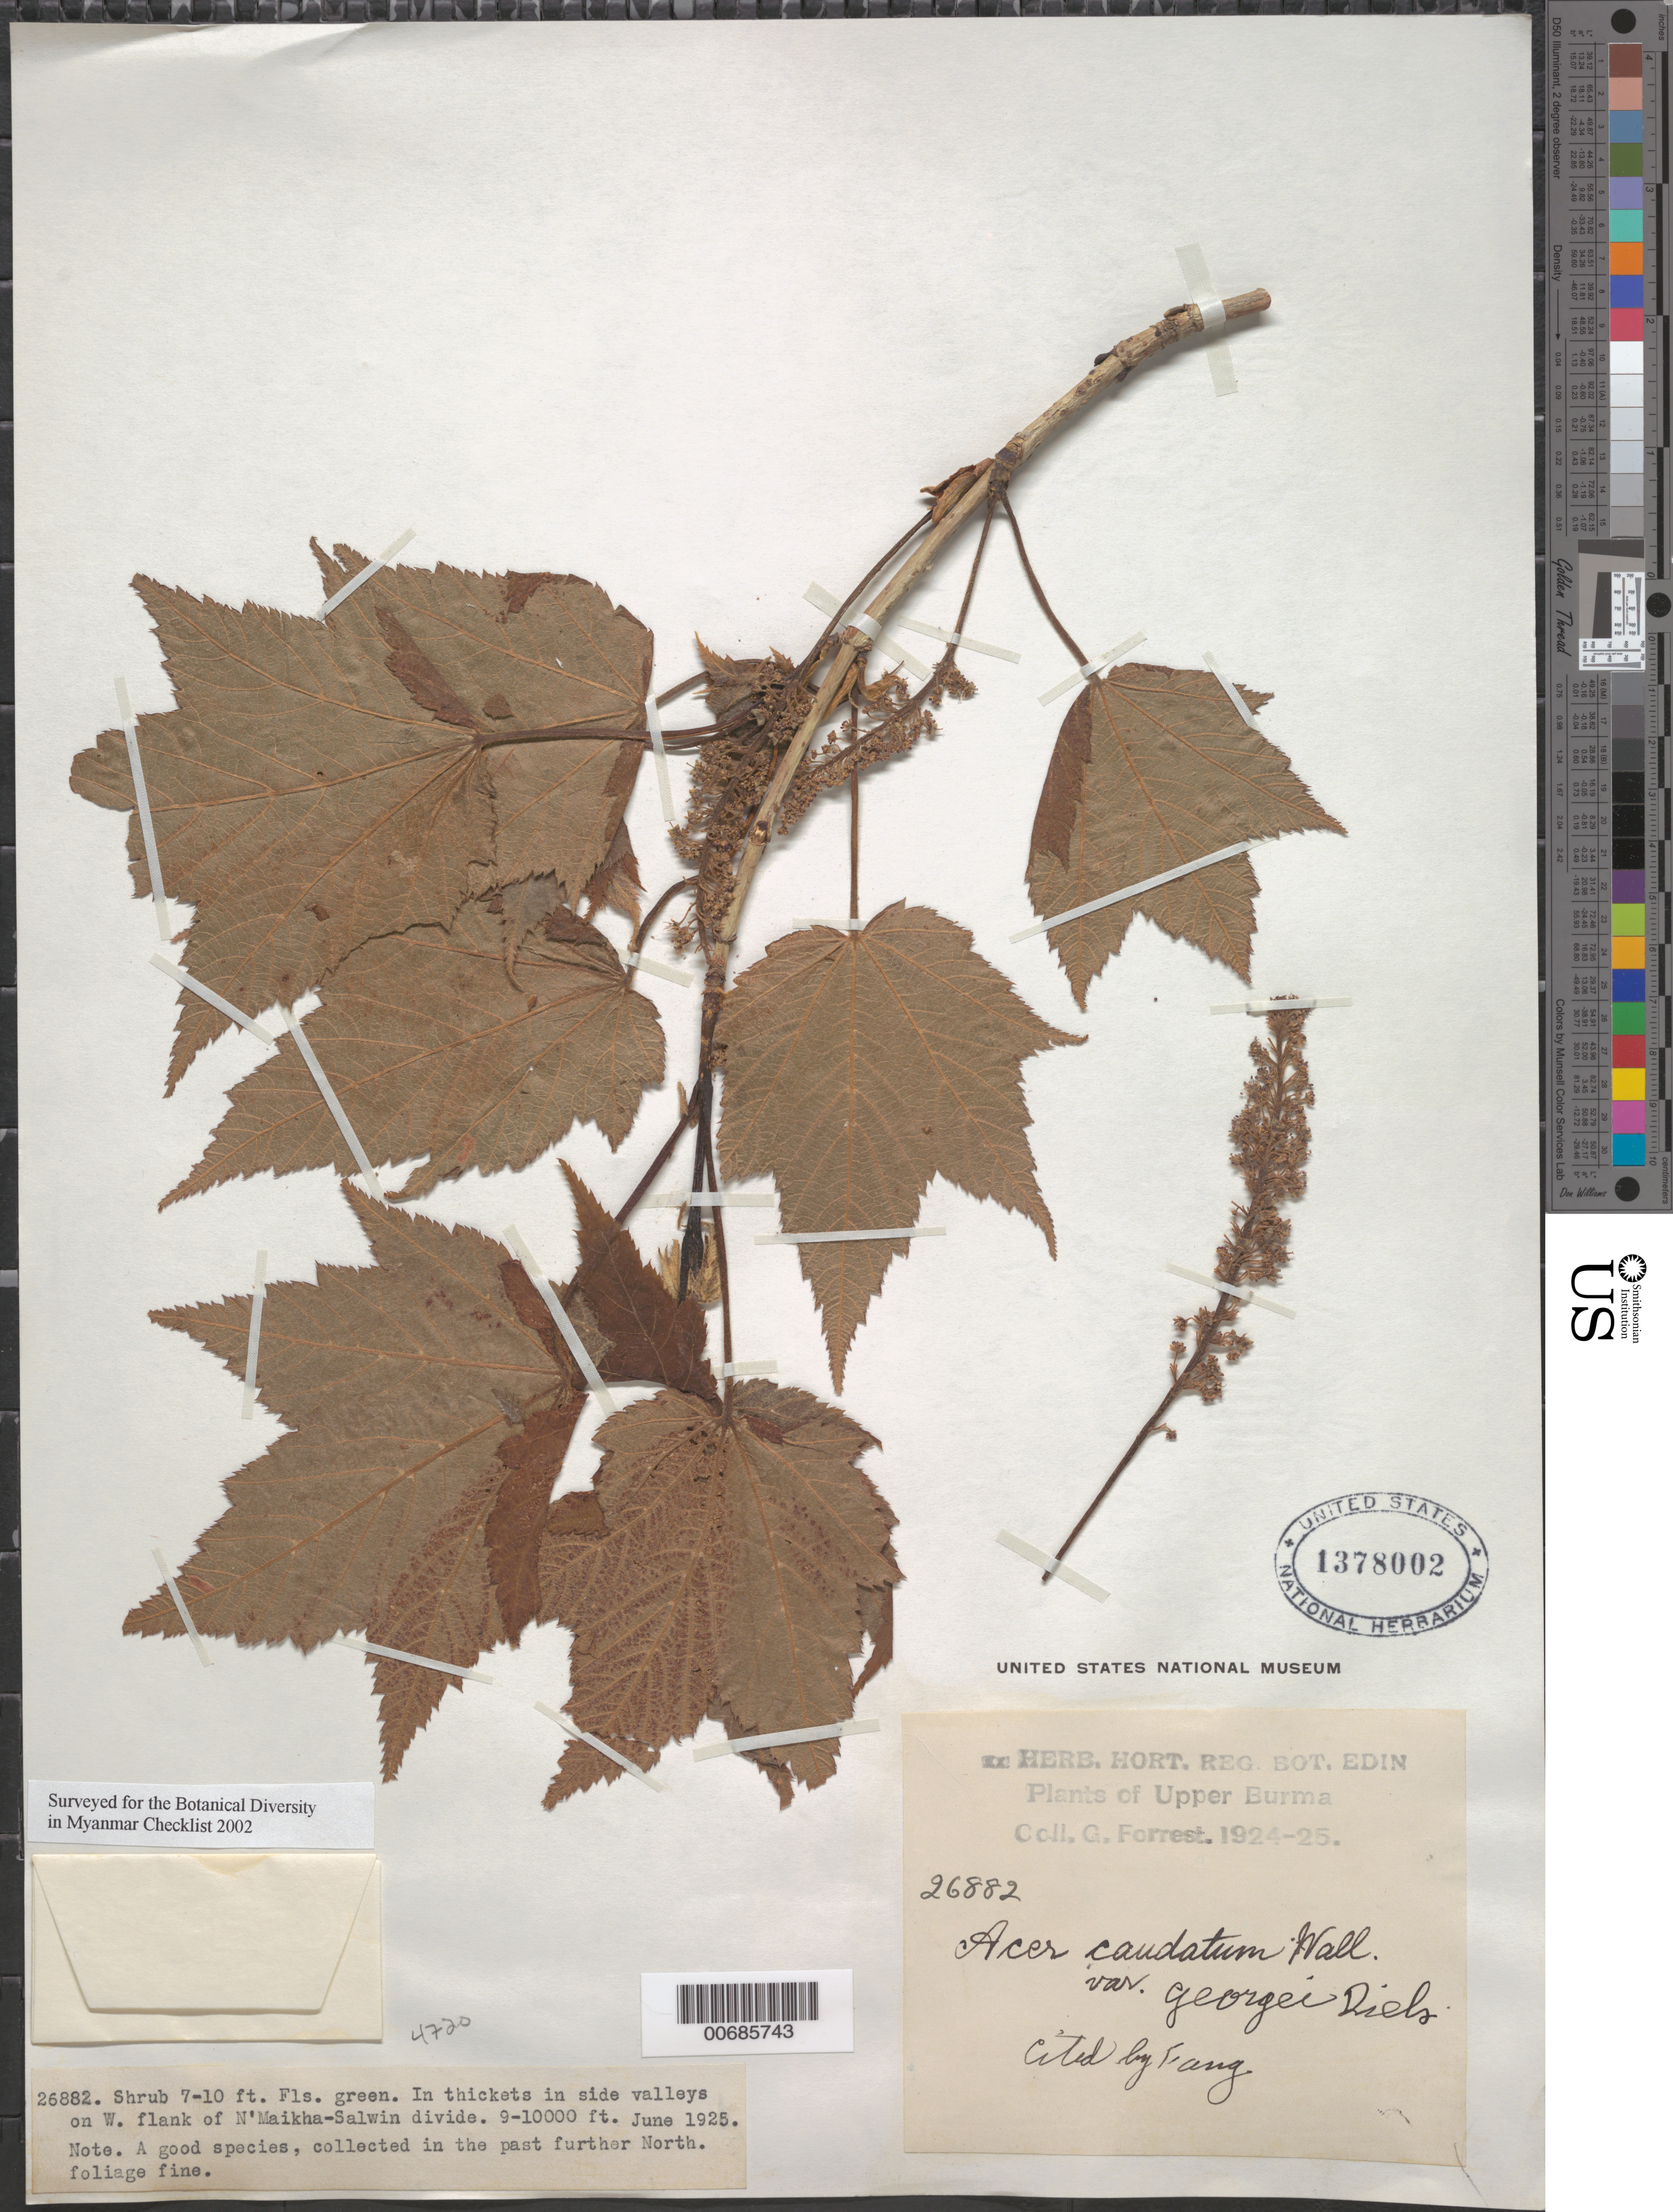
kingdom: Plantae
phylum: Tracheophyta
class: Magnoliopsida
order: Sapindales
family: Sapindaceae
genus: Acer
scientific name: Acer caudatum var. georgei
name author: Diels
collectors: G. Forrest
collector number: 26882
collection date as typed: Jun 1925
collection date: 1925-06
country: Myanmar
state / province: Kachin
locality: N'Maikha-Salwin Divide, W flank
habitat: Thickets in side valleys W flank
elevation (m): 2743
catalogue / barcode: US 1378002